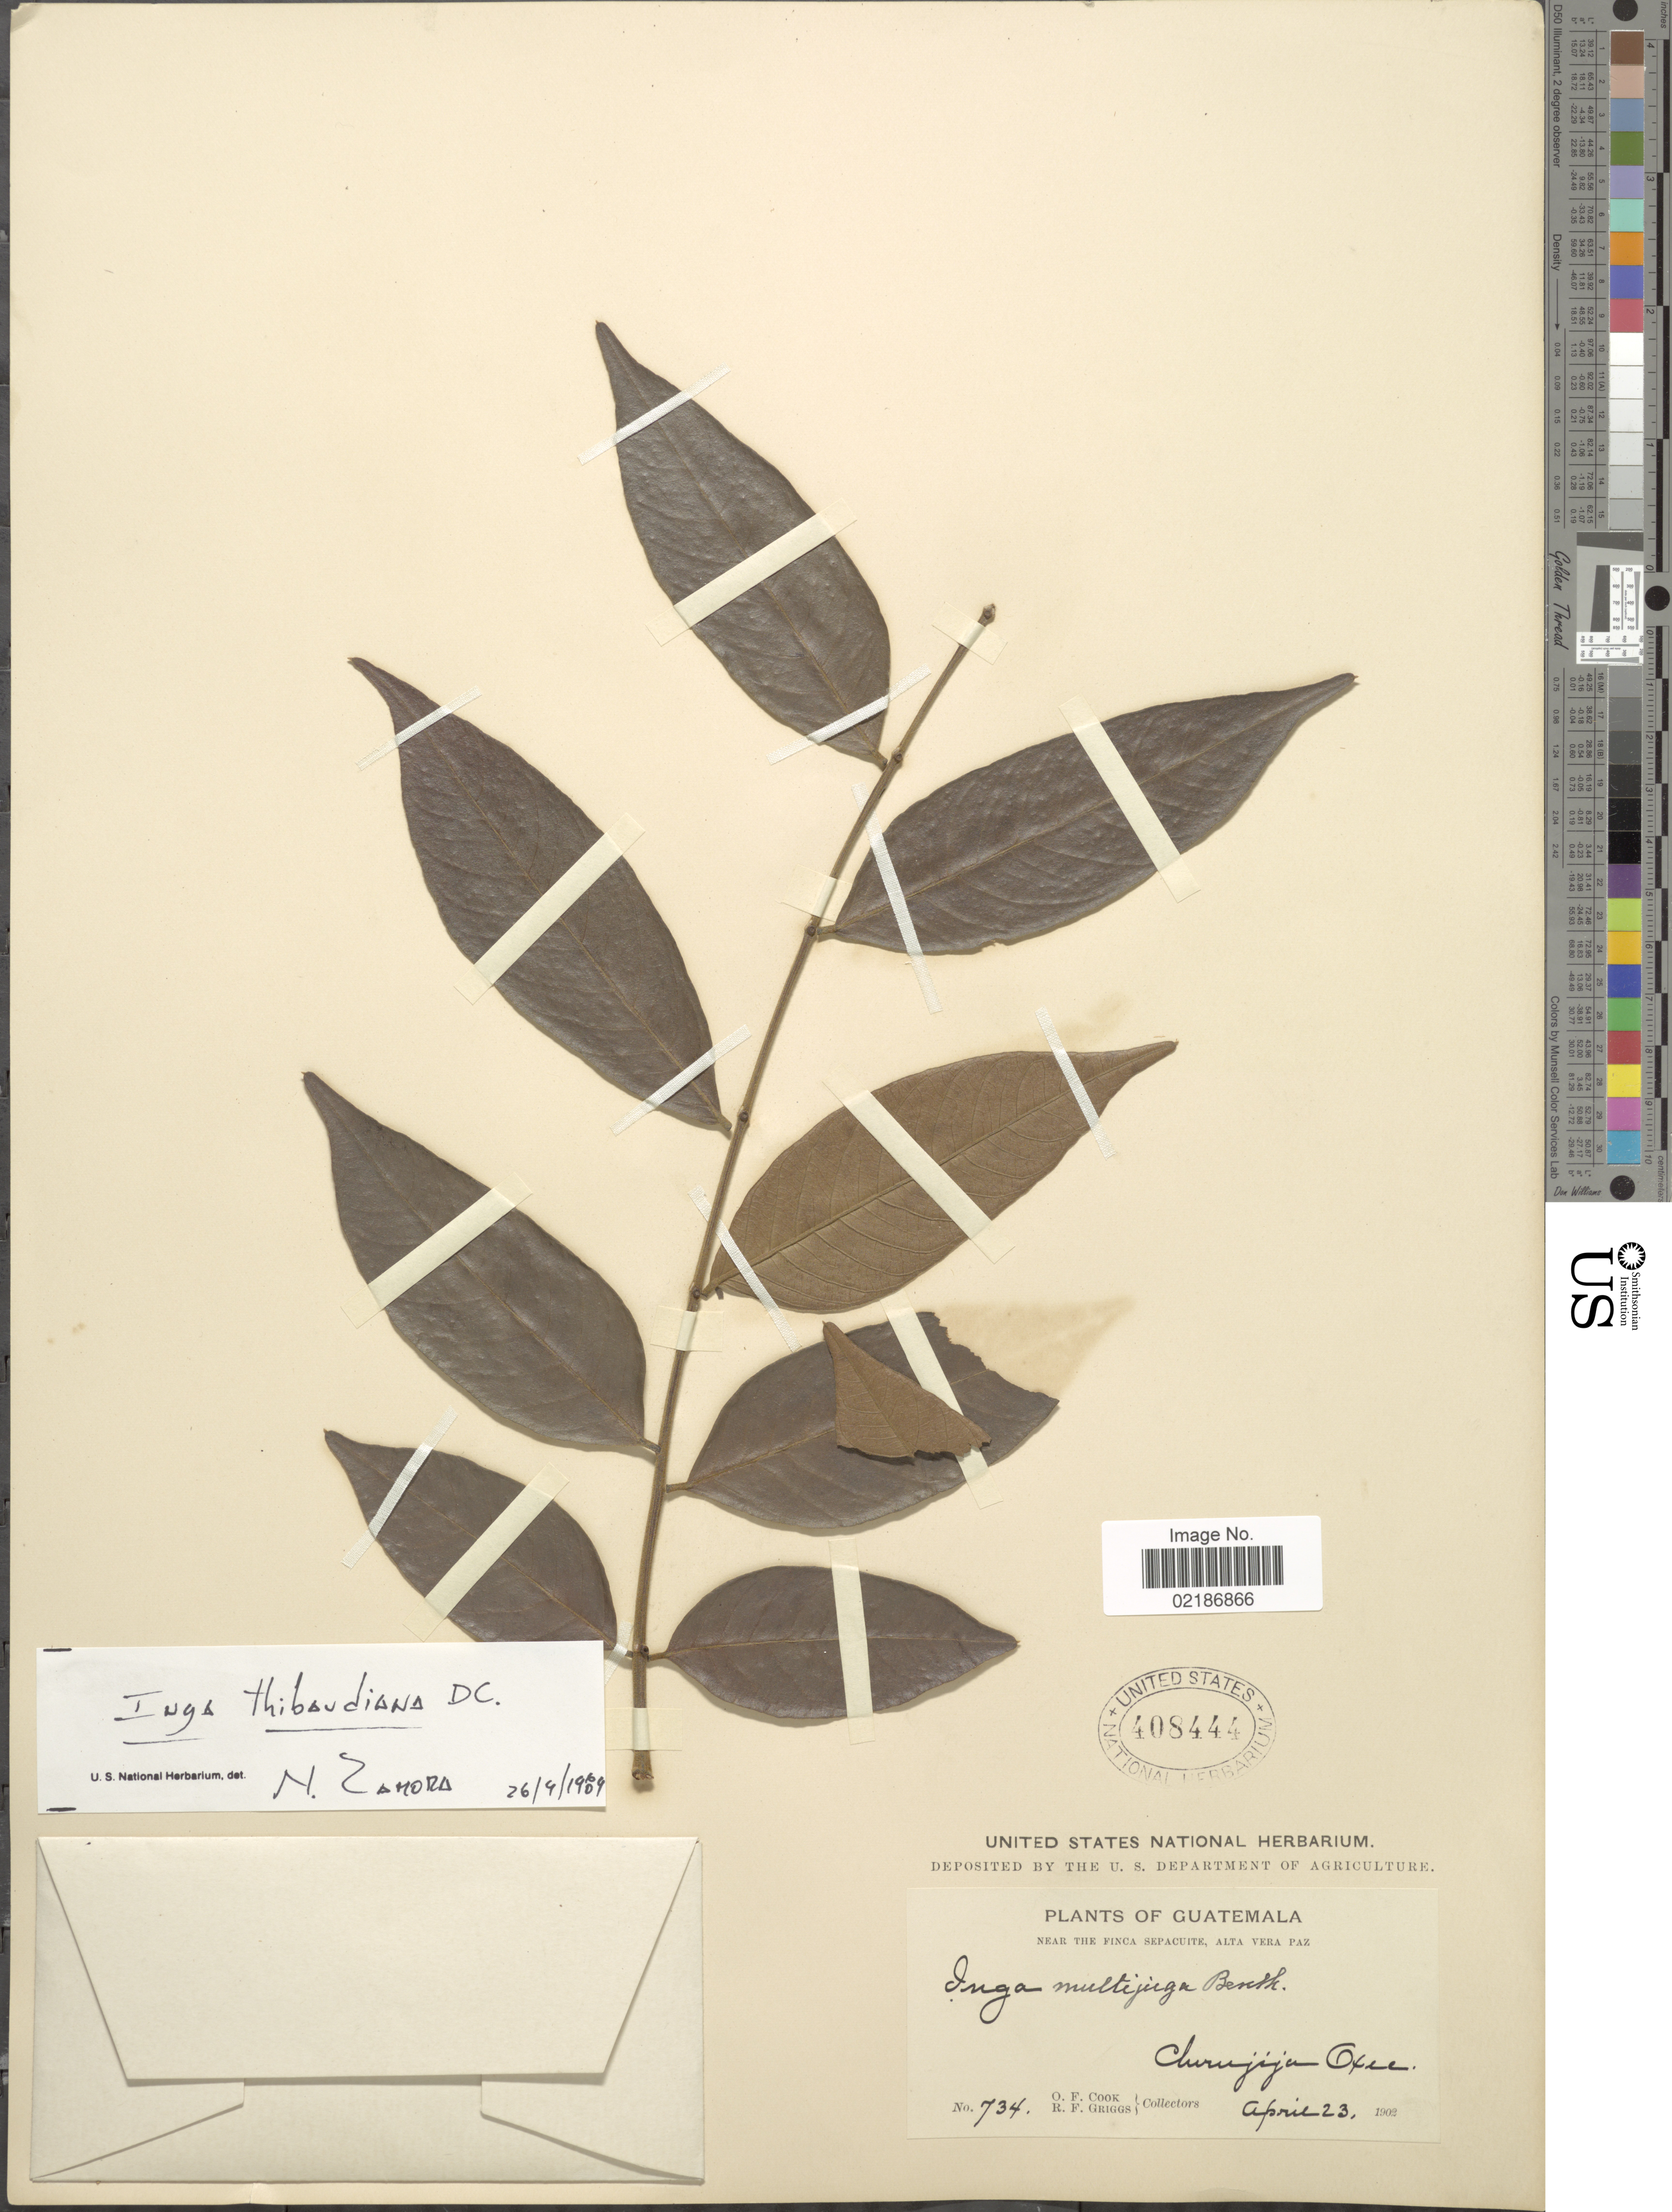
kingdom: Plantae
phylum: Tracheophyta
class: Magnoliopsida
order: Fabales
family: Fabaceae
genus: Inga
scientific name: Inga thibaudiana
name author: DC.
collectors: O. F. Cook & R. F. Griggs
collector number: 734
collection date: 1902-04-23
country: Guatemala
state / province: Alta Verapaz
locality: Near the Finca Sepacuite, Alta Vera Paz, Cherujija Oxec.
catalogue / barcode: US 408444